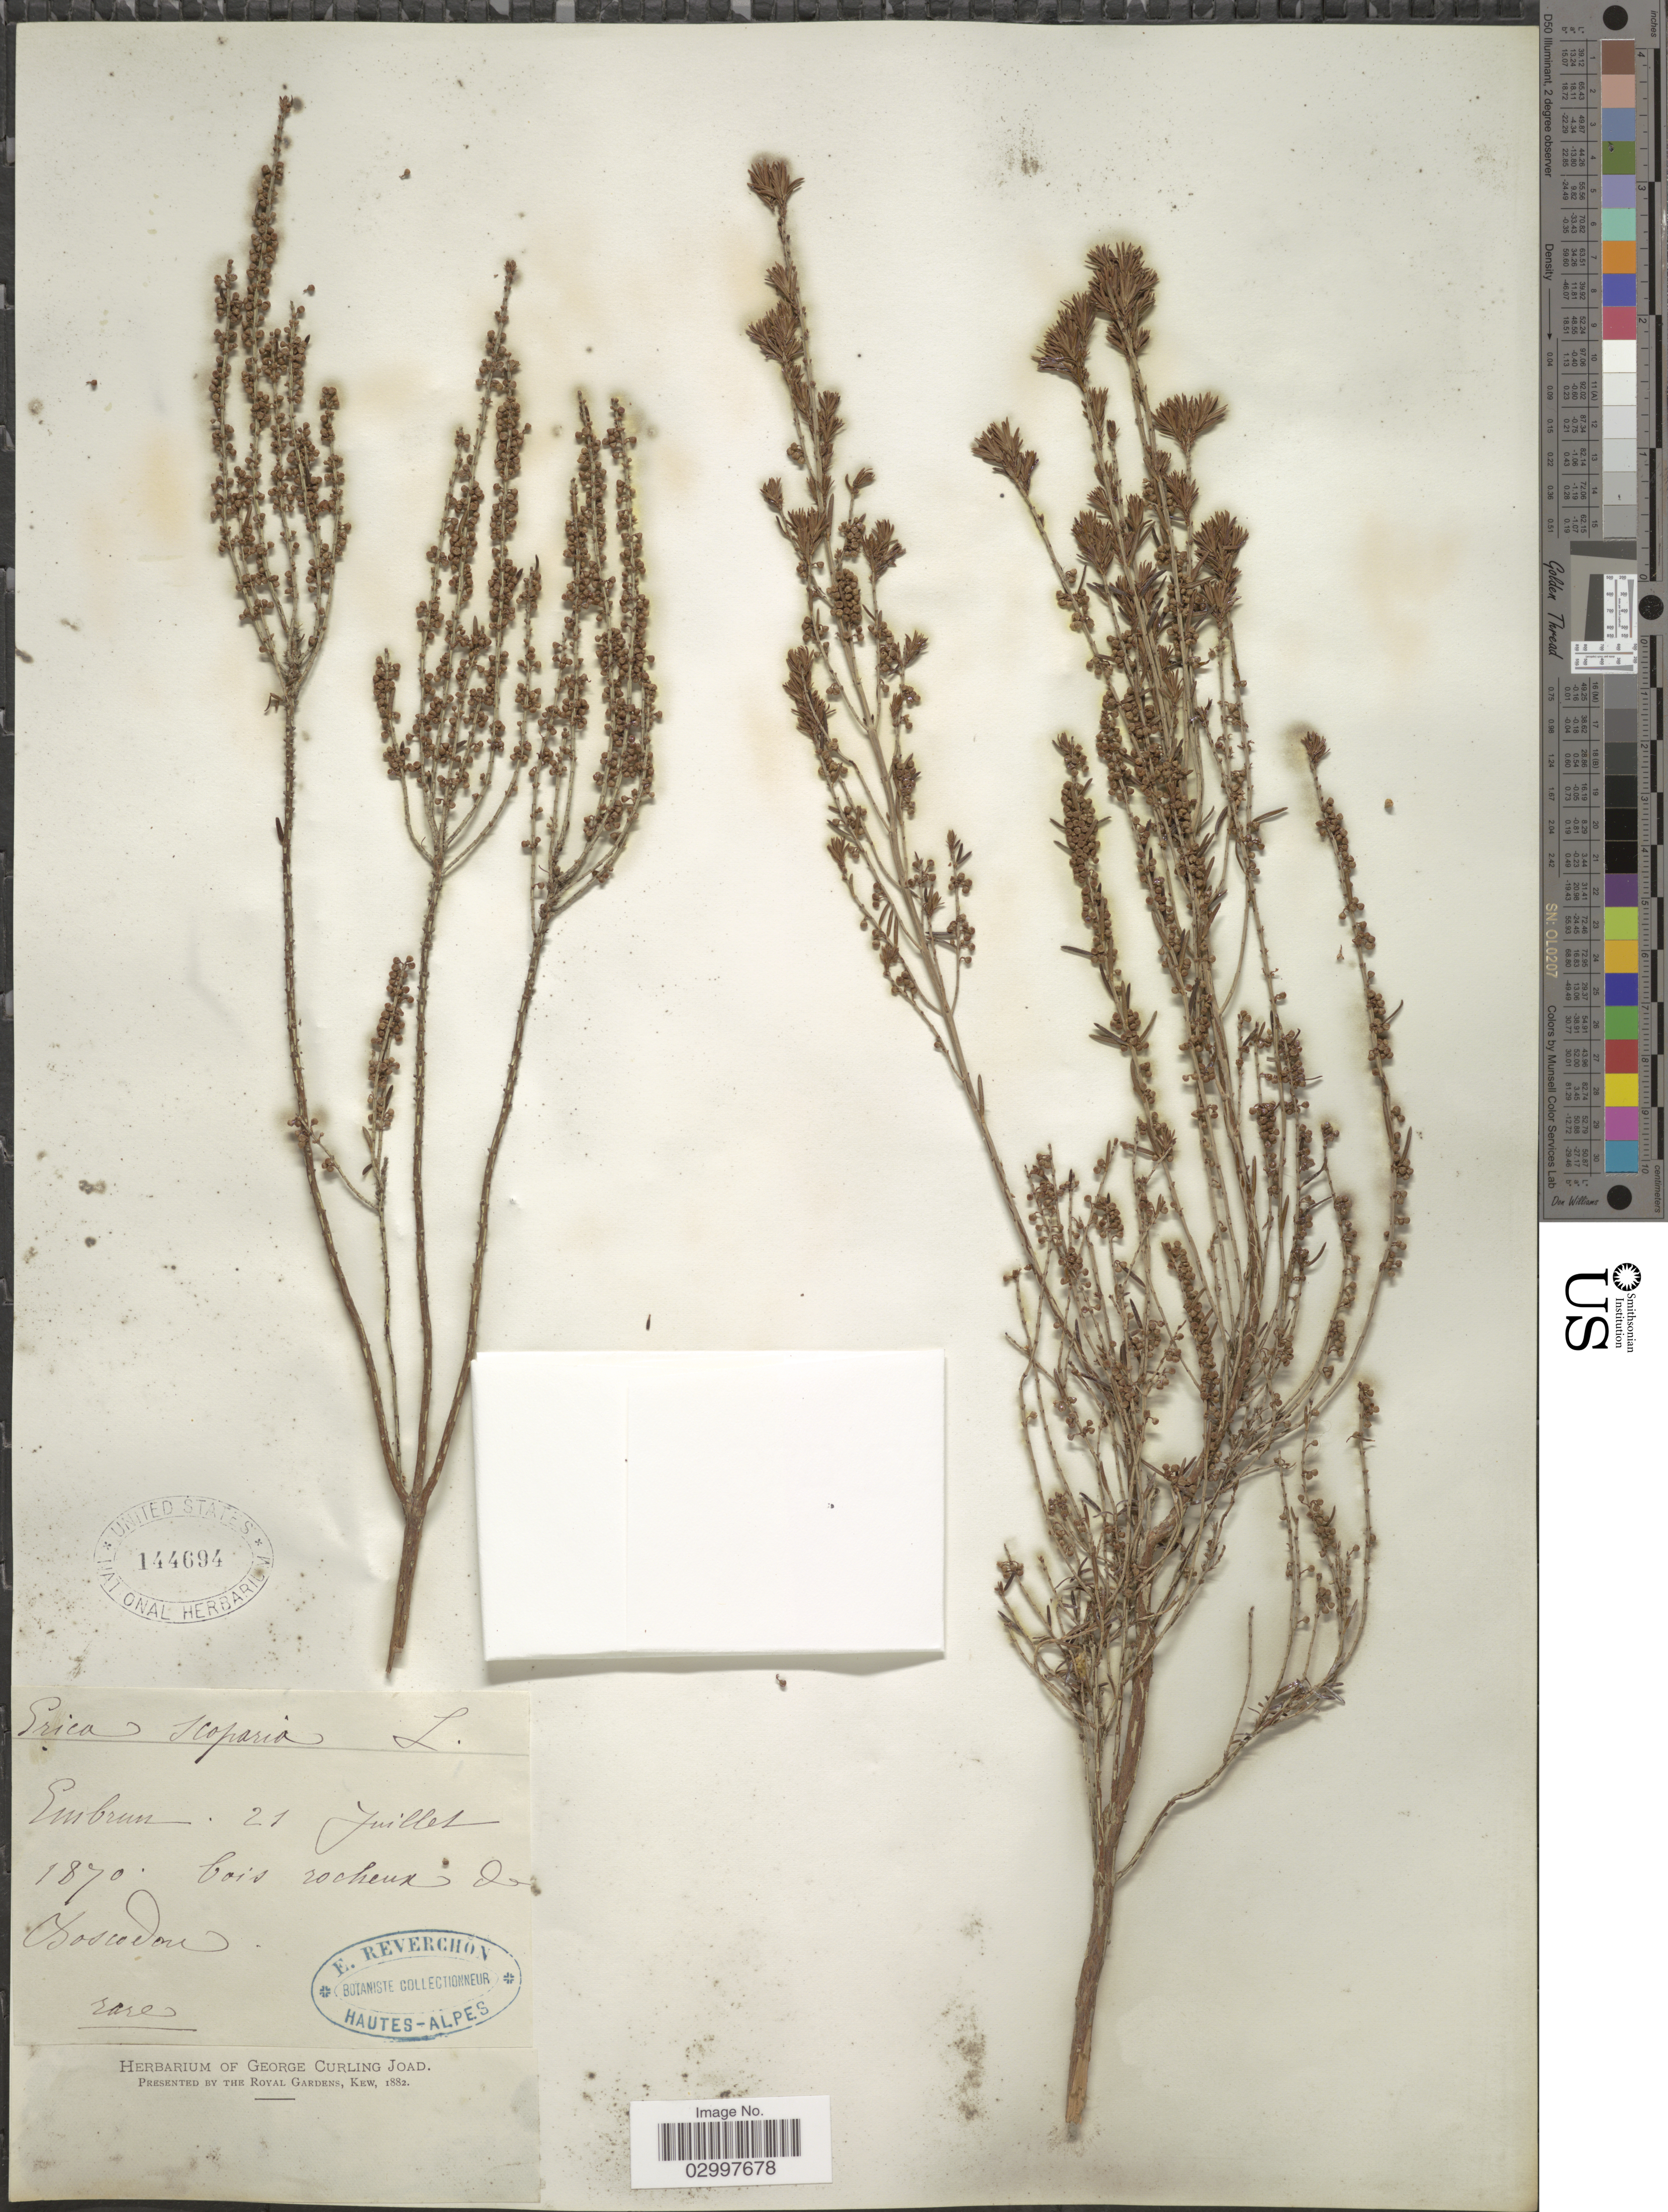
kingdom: Plantae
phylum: Tracheophyta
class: Magnoliopsida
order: Ericales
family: Ericaceae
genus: Erica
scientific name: Erica scoparia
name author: L.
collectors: E. Reverchon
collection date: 1870-07-21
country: France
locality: Embrun. Bois rocheux de Boscodon.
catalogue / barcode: US 144694